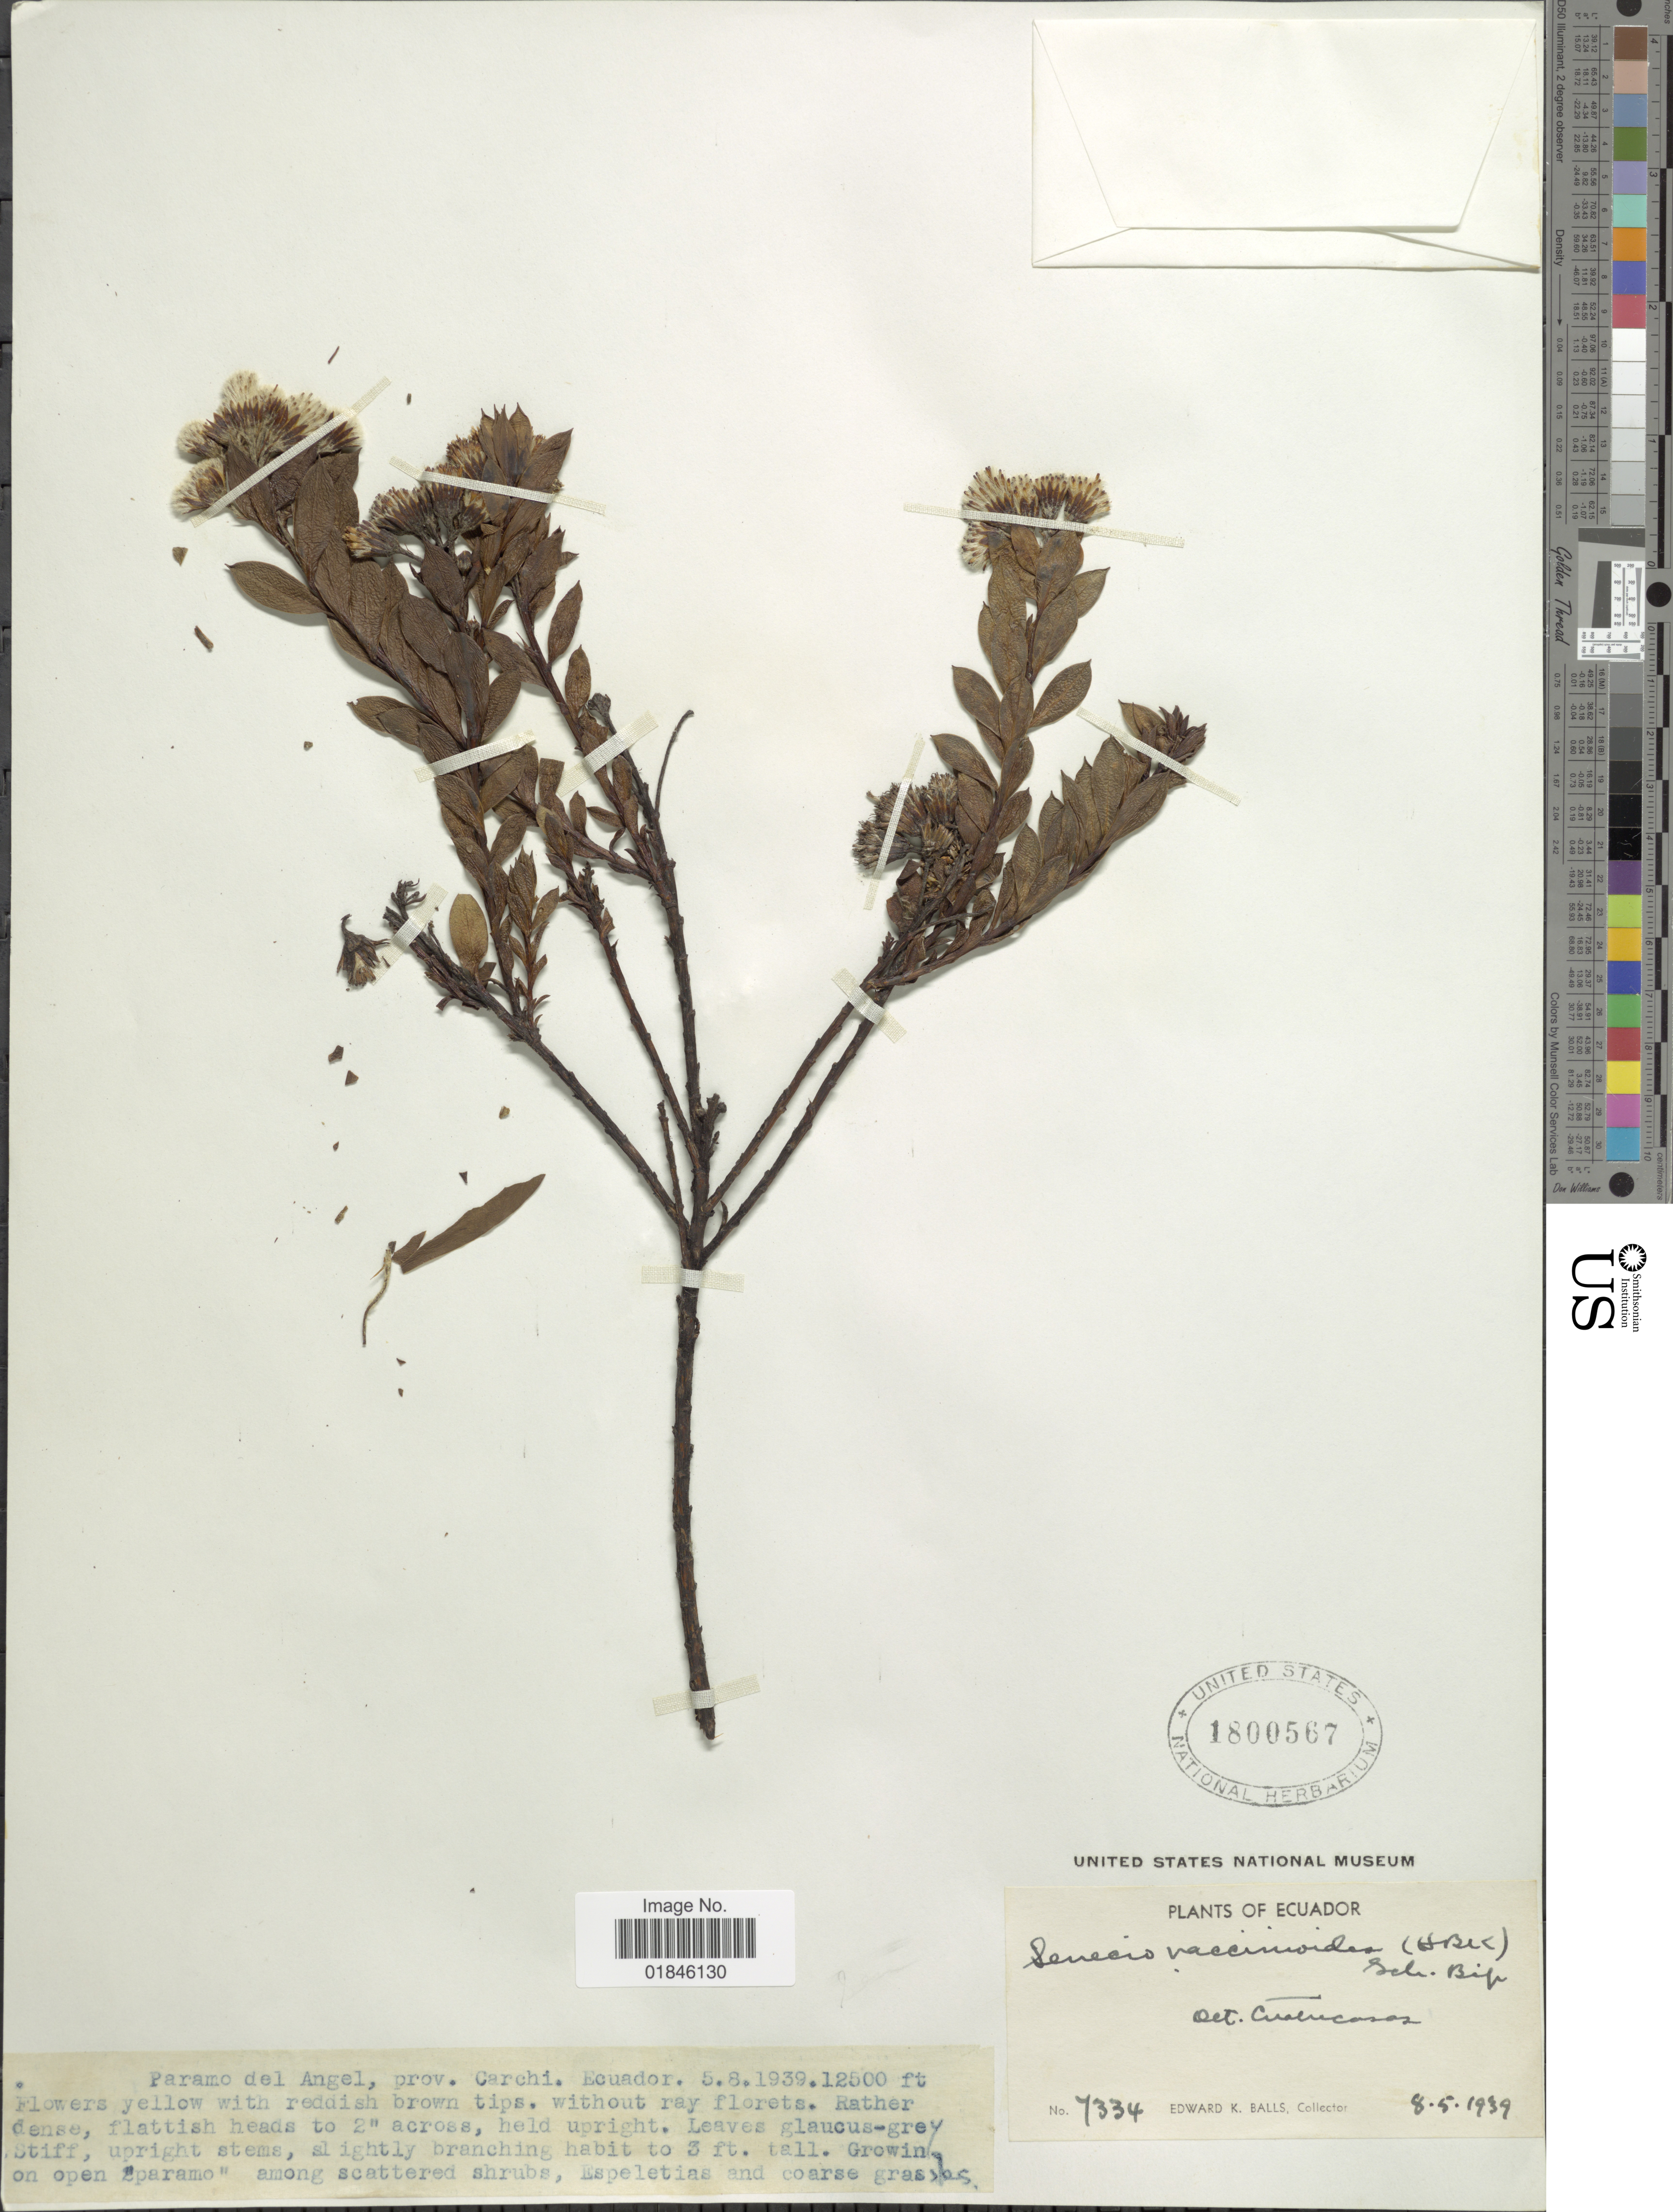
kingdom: Plantae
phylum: Tracheophyta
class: Magnoliopsida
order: Asterales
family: Asteraceae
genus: Pentacalia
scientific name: Pentacalia vaccinioides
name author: (Kunth) Cuatrec.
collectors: E. K. Balls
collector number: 7334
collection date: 1939-05-08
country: Ecuador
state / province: Carchi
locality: Paramo del Angel, prov. Carchi. Ecuador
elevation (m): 3810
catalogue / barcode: US 1800567